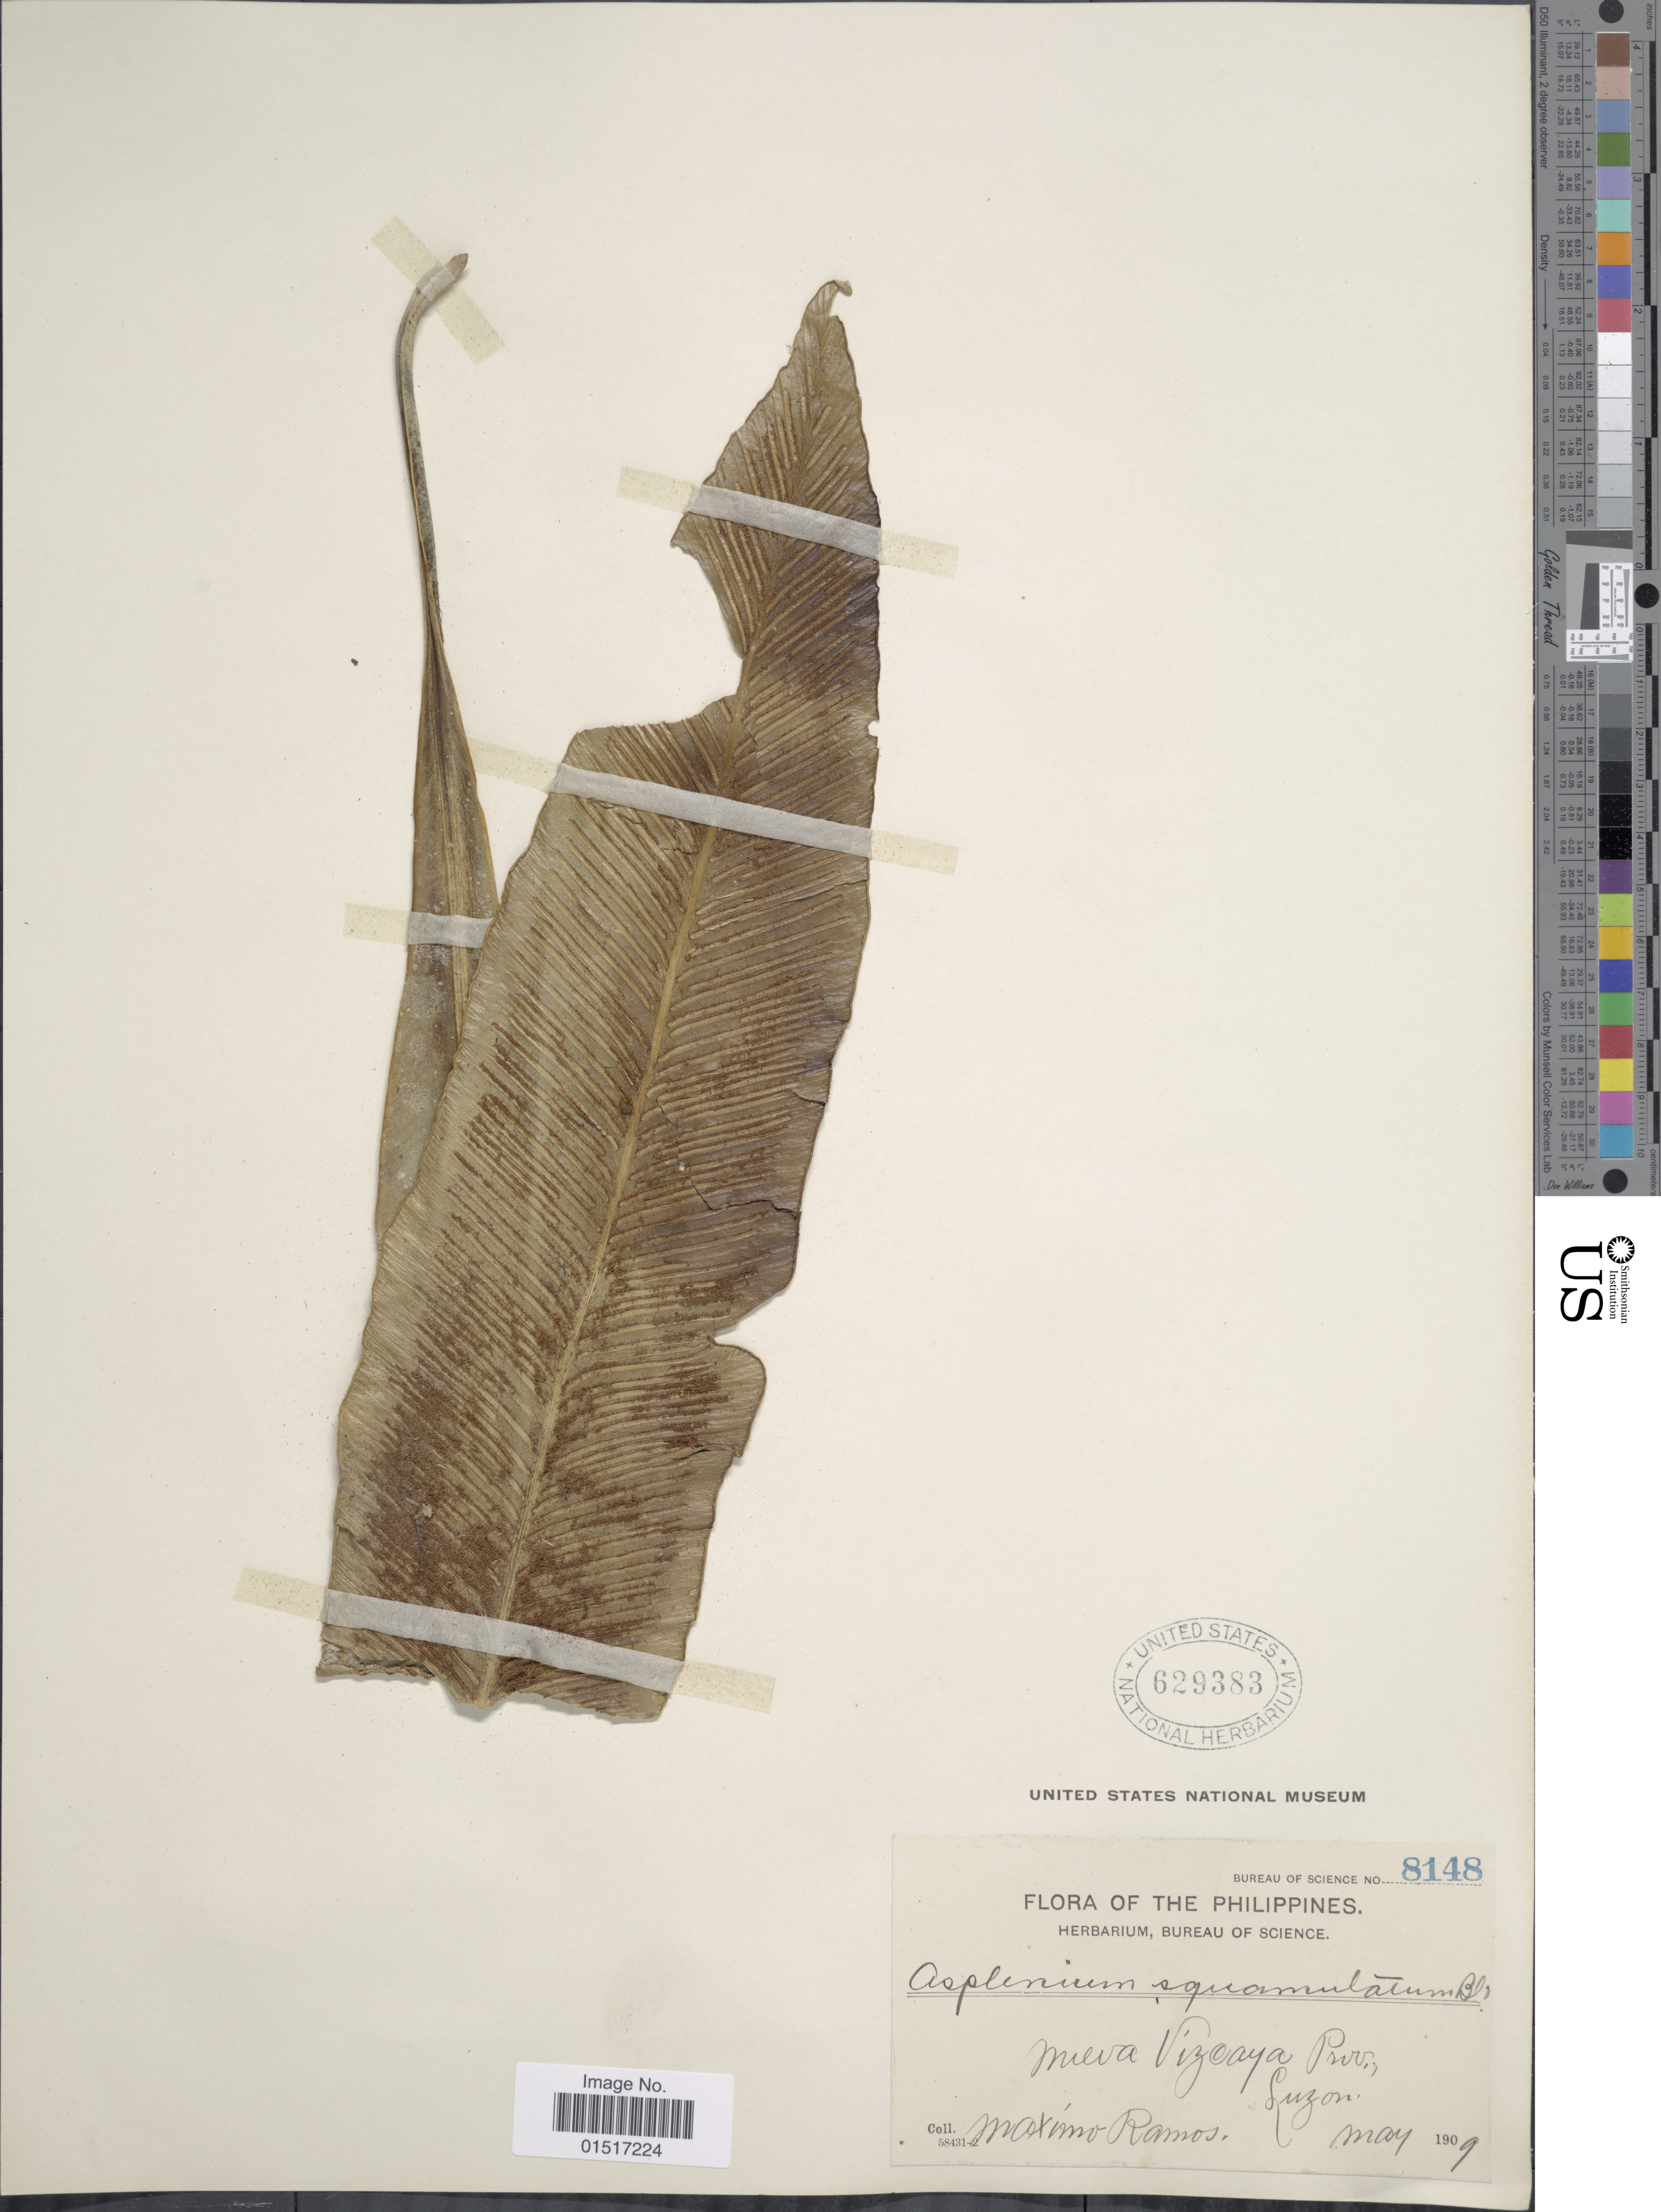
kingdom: Plantae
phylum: Tracheophyta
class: Polypodiopsida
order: Polypodiales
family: Aspleniaceae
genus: Asplenium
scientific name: Asplenium vittiforme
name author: Cav.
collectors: M. Ramos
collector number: Bureau of Science 8148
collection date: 1909-05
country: Philippines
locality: Nueva Vizcaya Prov., Luzon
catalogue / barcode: US 629383